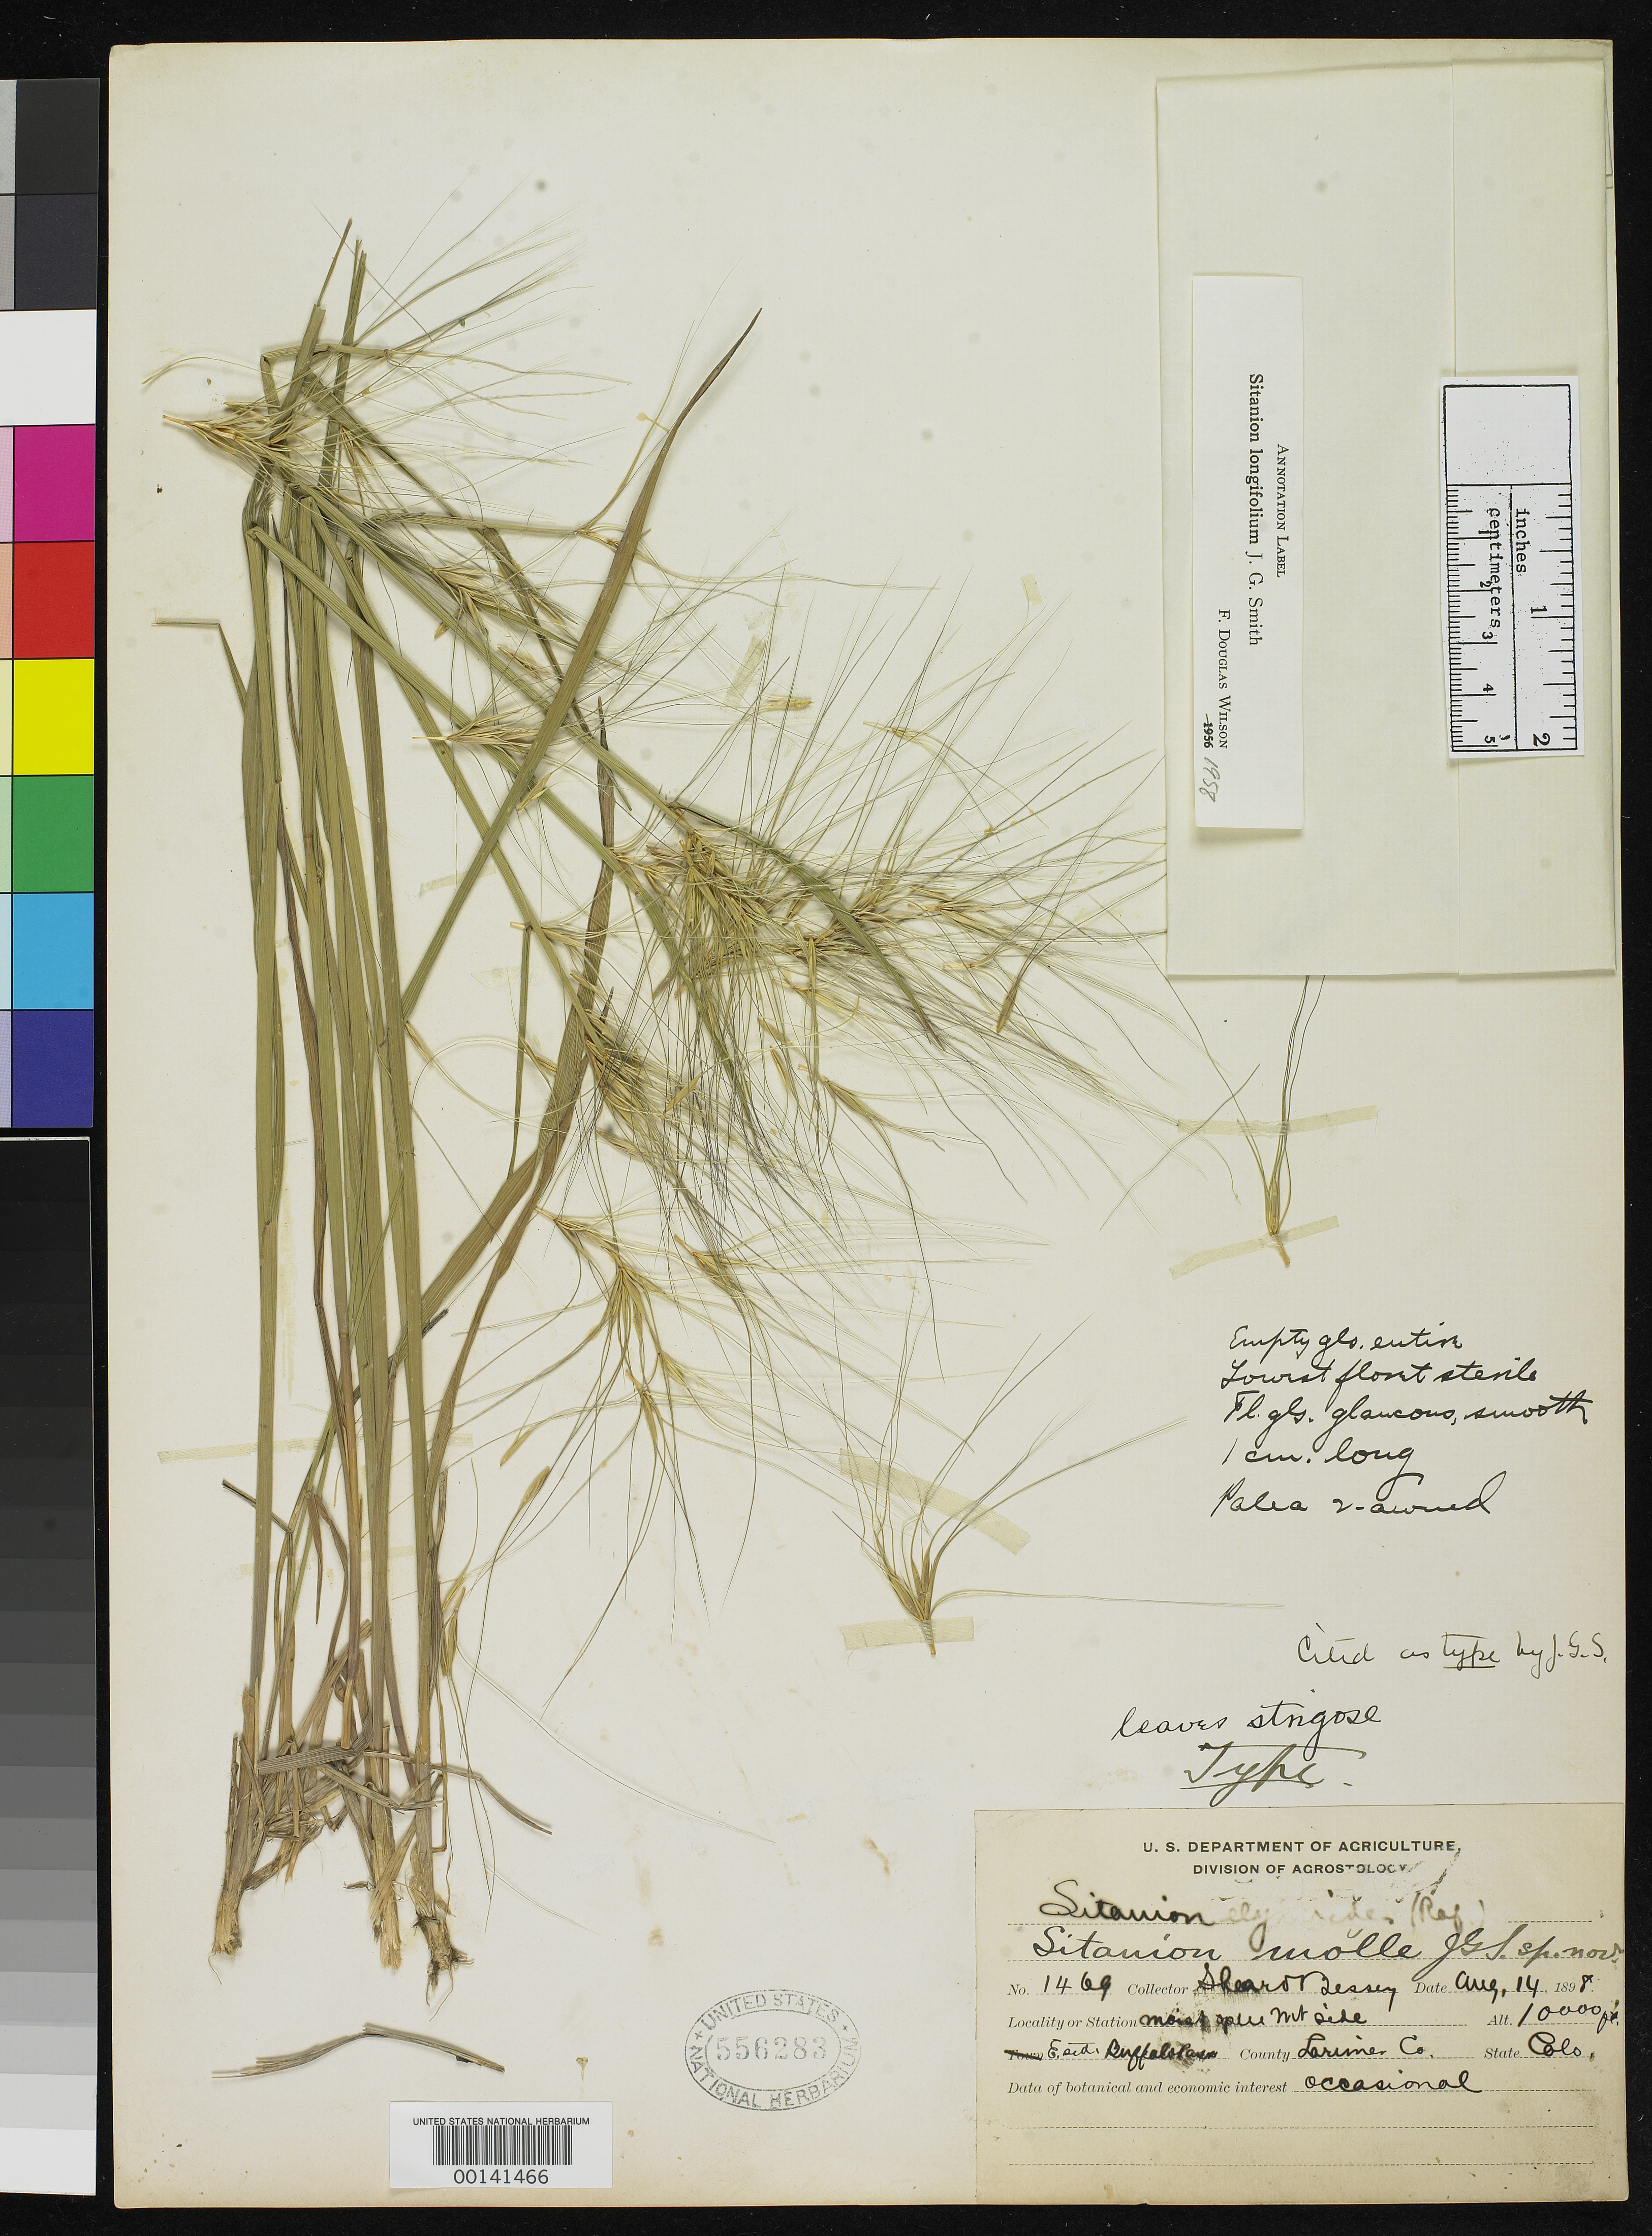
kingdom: Plantae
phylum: Tracheophyta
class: Liliopsida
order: Poales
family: Poaceae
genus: Sitanion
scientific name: Sitanion molle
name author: J.G. Sm.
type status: Type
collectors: C. L. Shear & E. Bessey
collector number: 1469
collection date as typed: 14 Aug 1898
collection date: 1898-08-14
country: United States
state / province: Colorado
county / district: Larimer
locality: E side of Buffalo Pass.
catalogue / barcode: US 556283